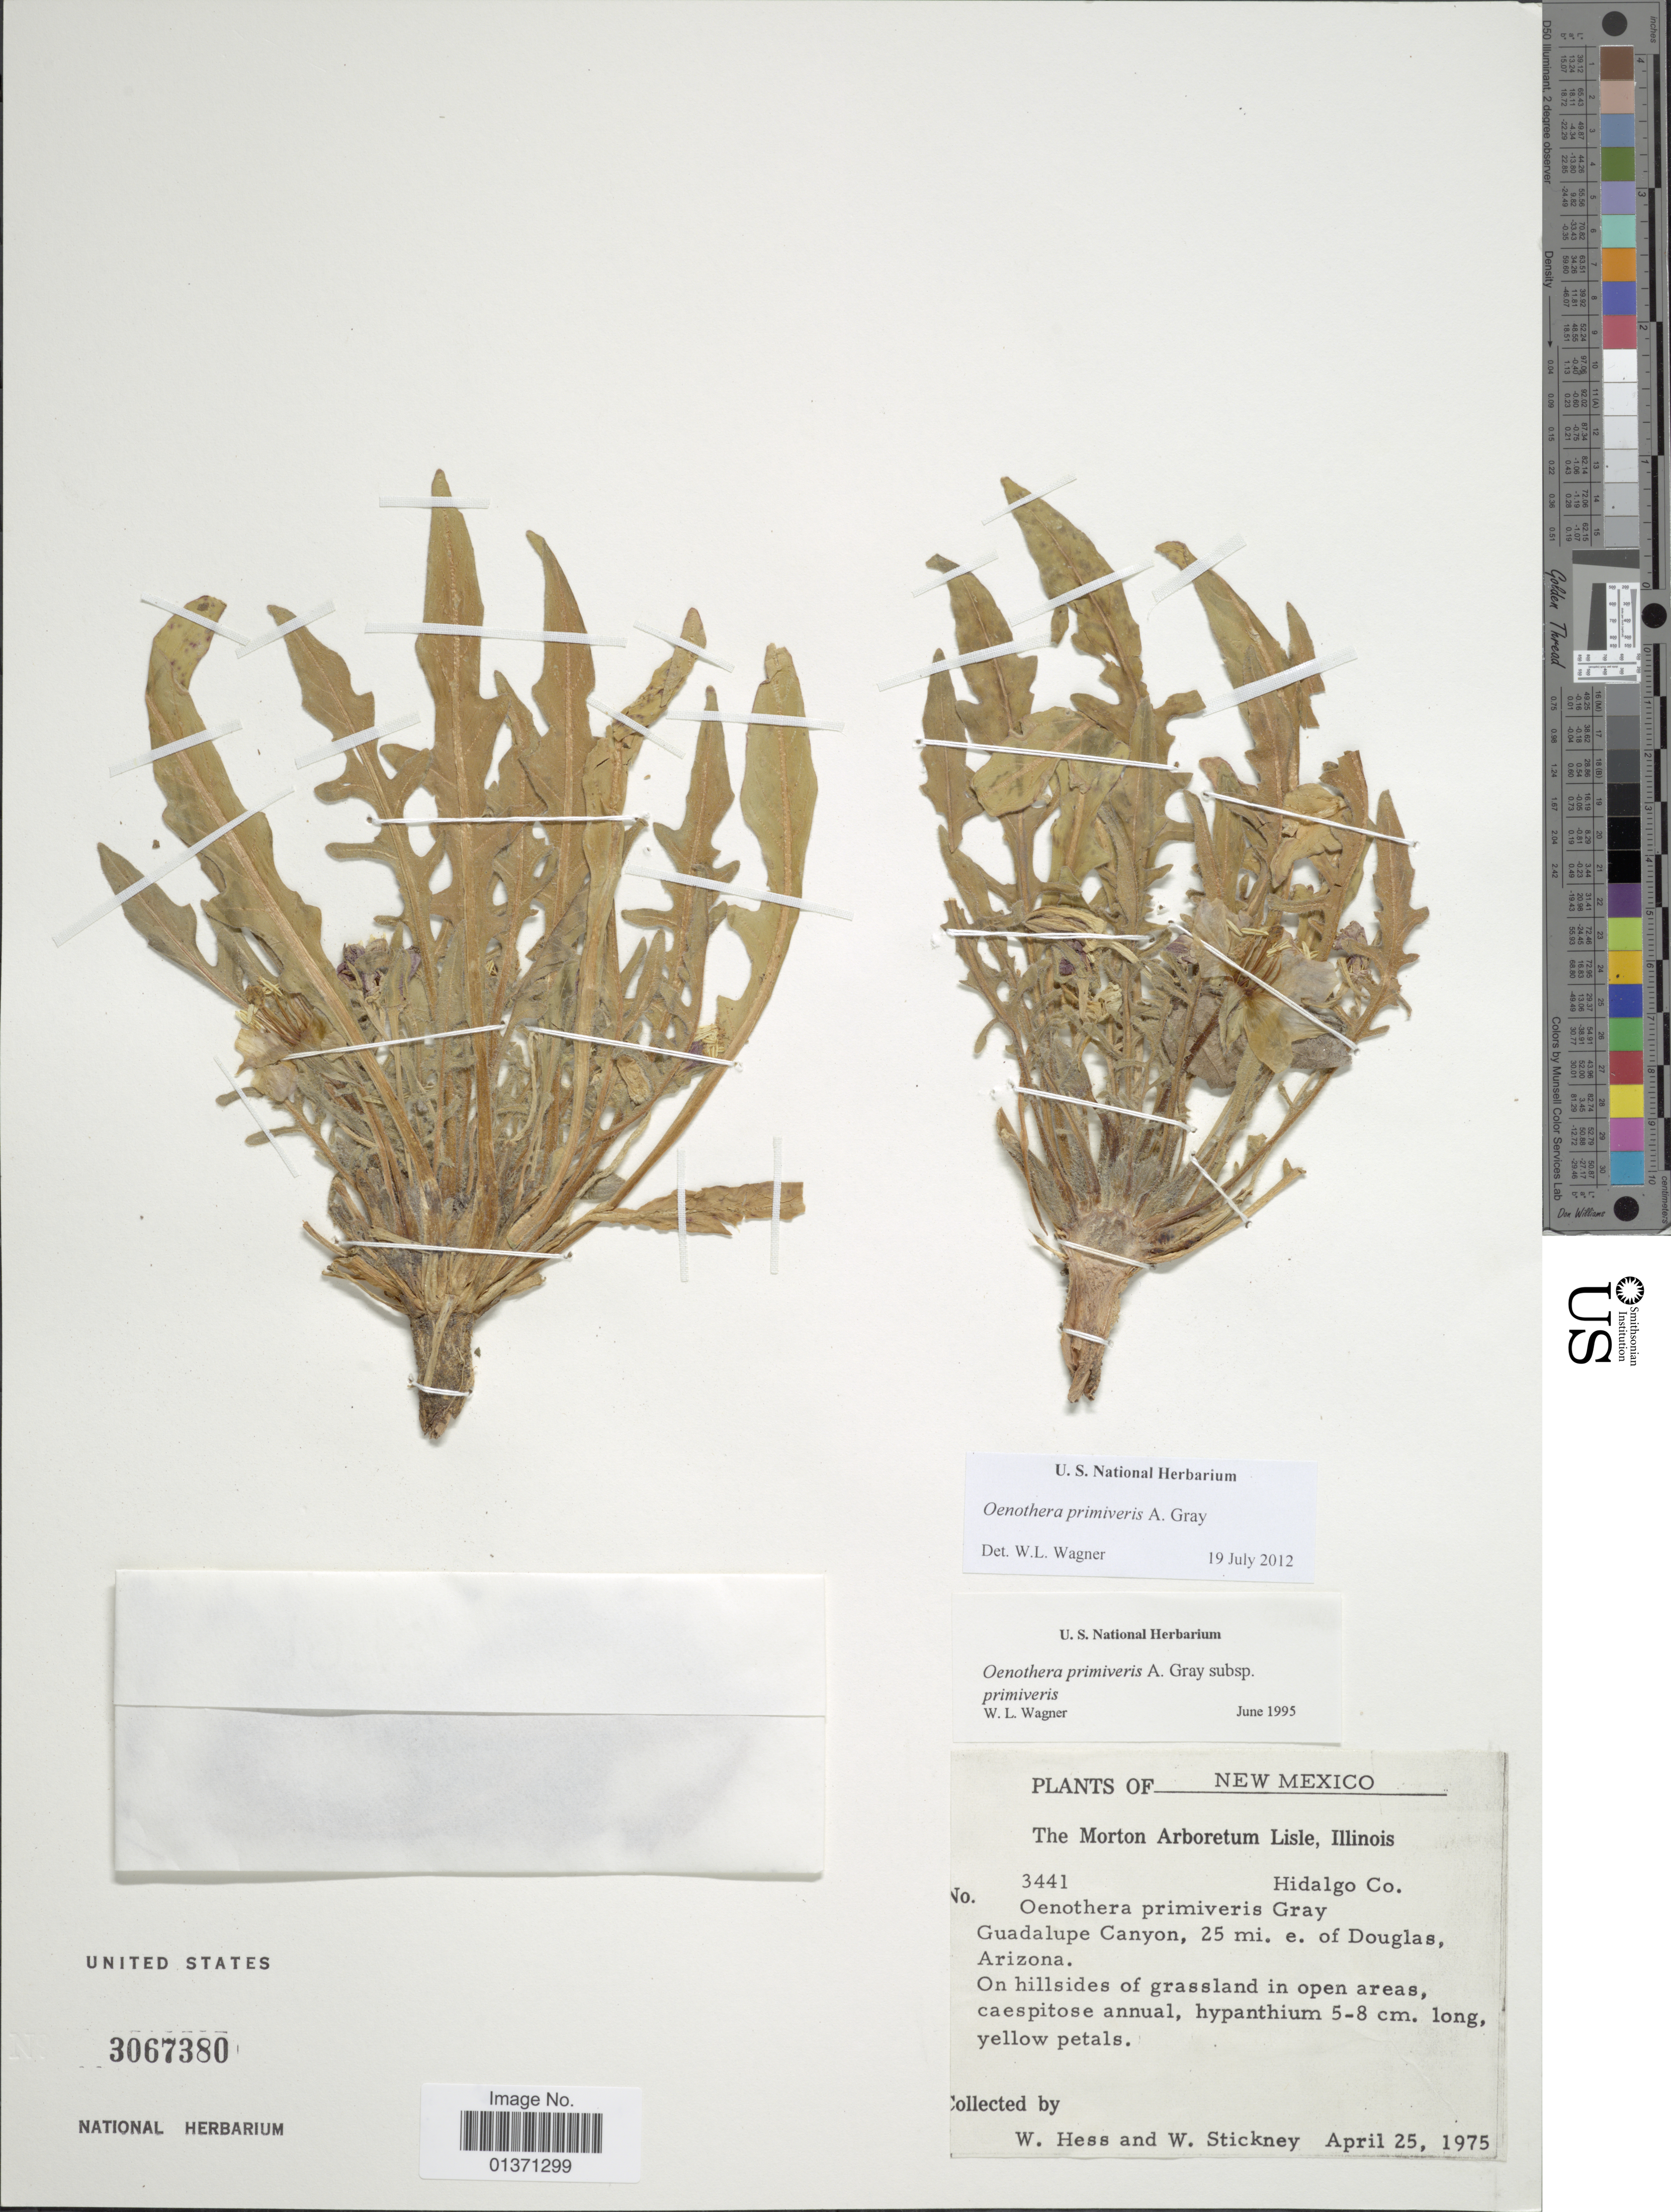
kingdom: Plantae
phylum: Tracheophyta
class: Magnoliopsida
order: Myrtales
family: Onagraceae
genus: Oenothera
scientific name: Oenothera primiveris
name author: A. Gray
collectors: W. Hess & W. Stickney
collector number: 3441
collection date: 1975-04-25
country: United States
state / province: New Mexico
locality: The Morton Arboretum Lisle, Illinois, Hidalgo Co., Guadalupe Canyon, 25 mi. e. of Douglas, Arizona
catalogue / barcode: US 3067380